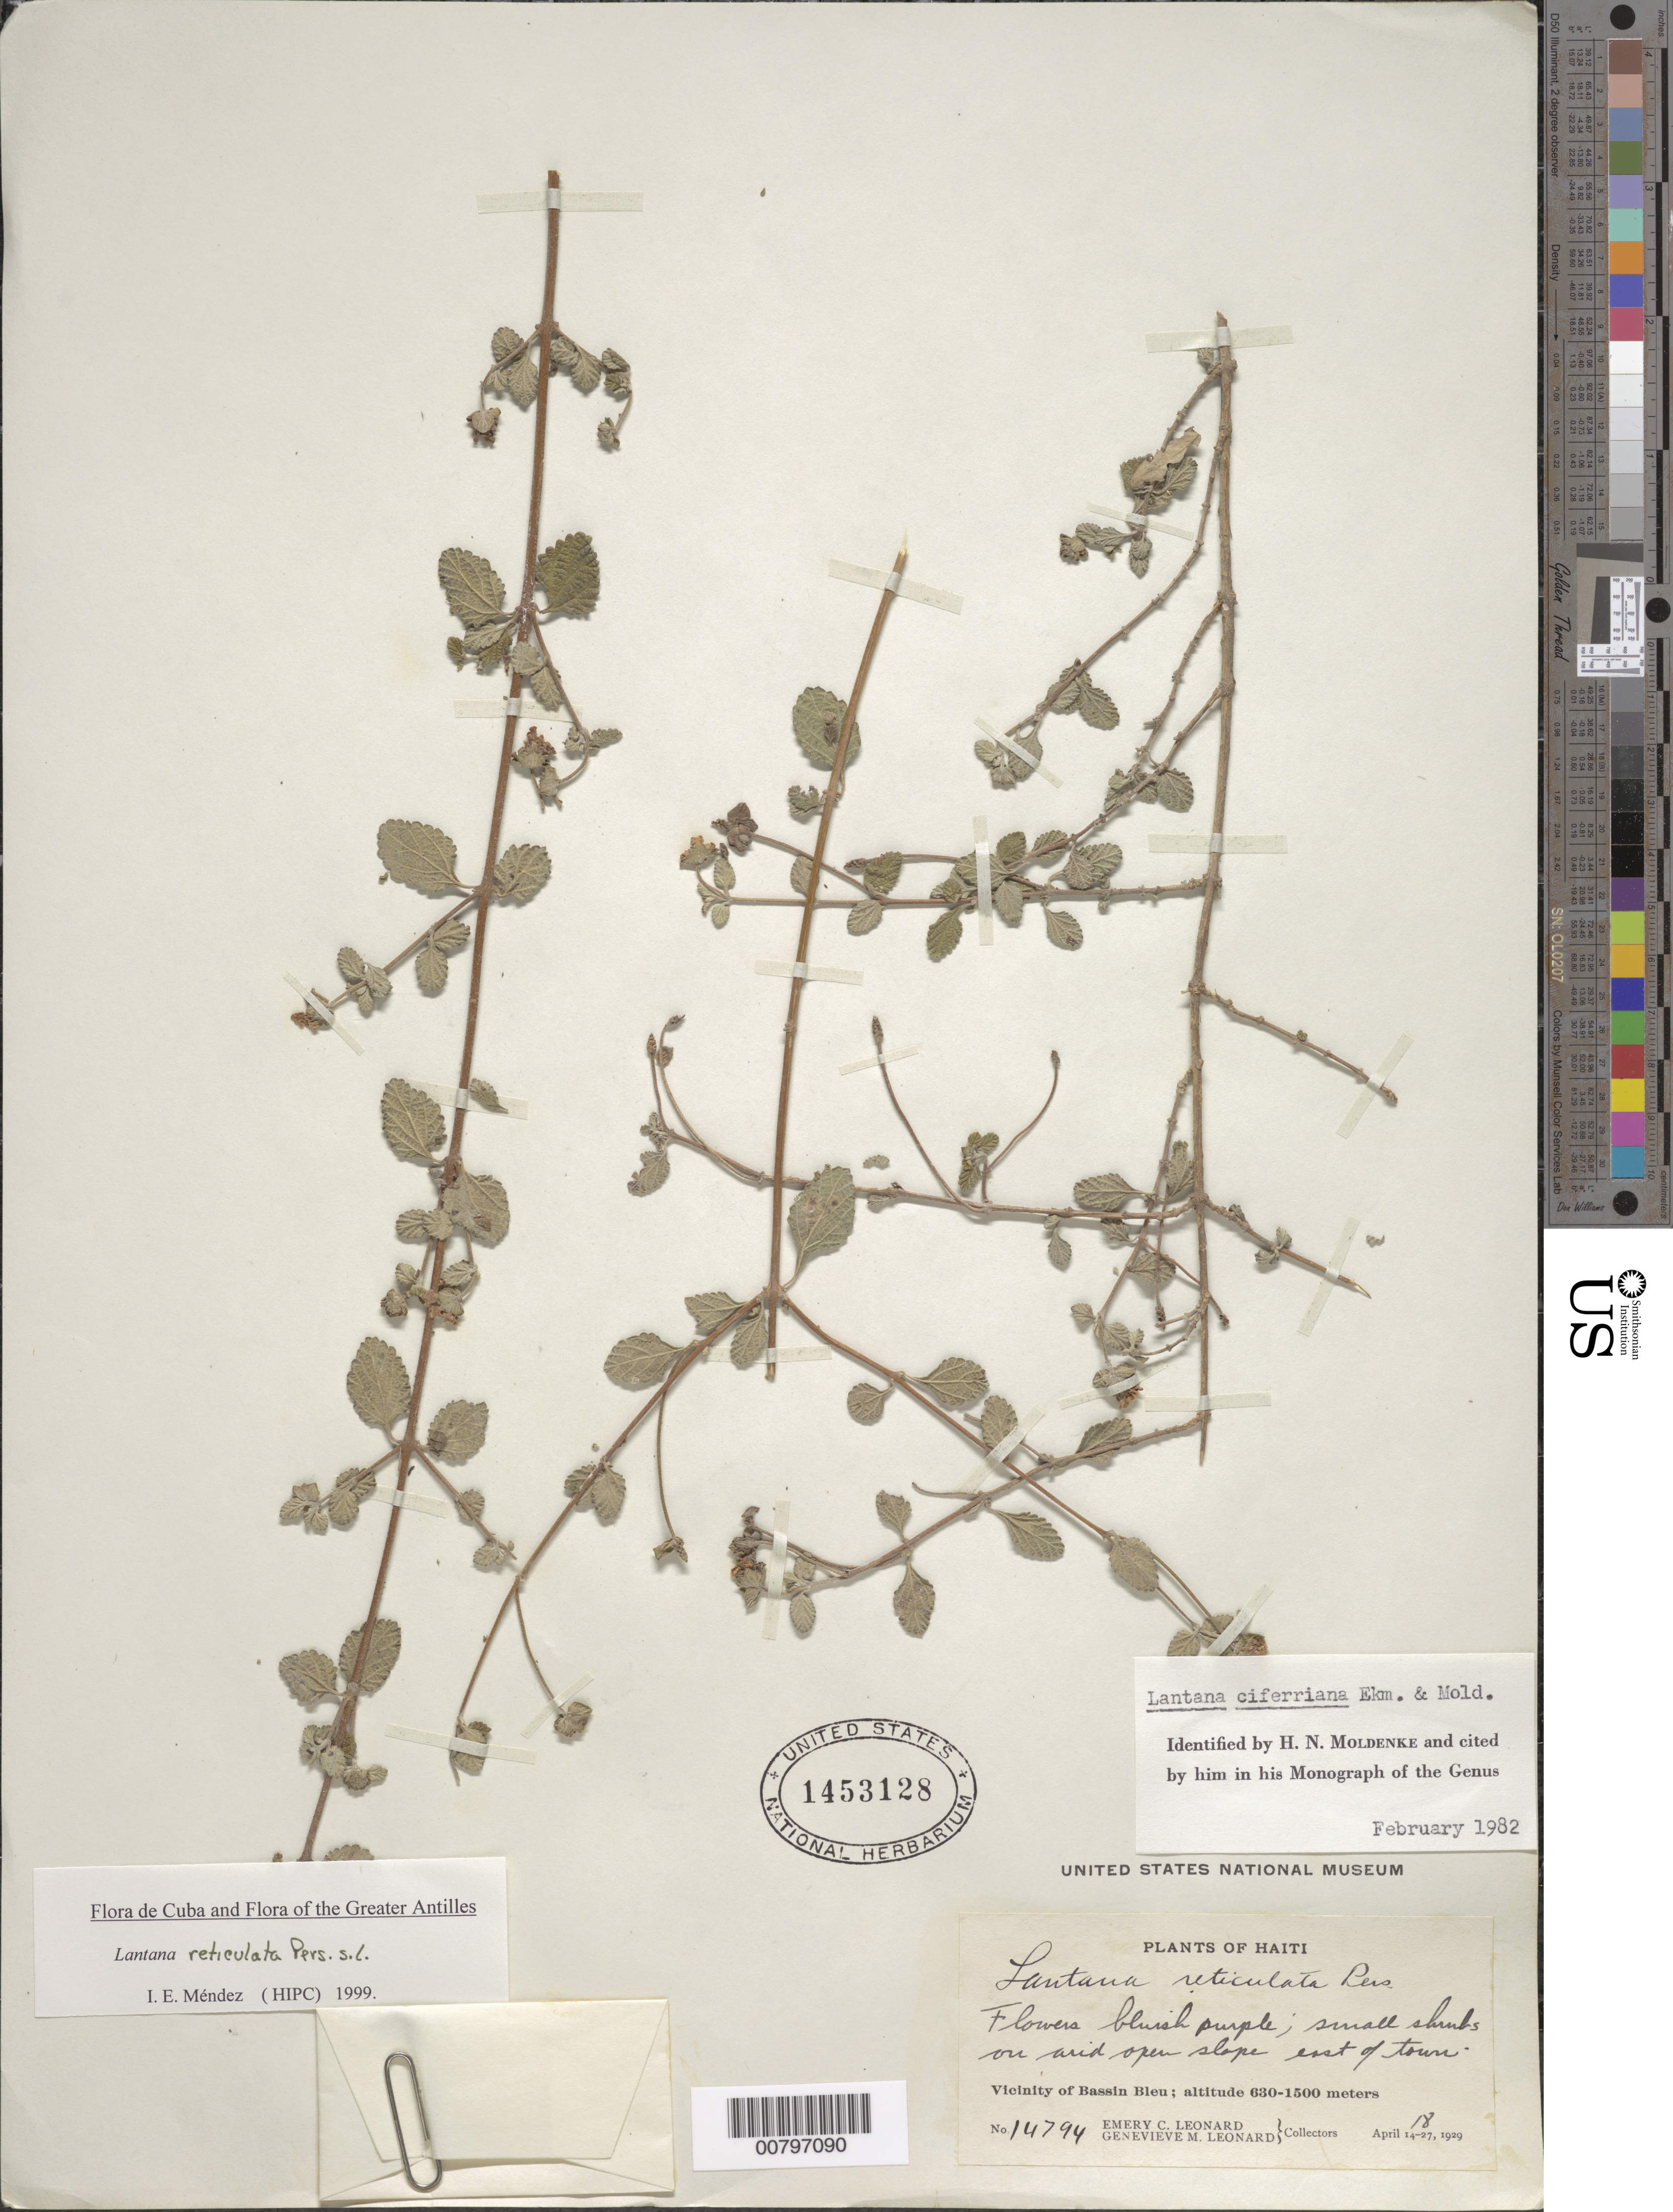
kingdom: Plantae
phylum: Tracheophyta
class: Magnoliopsida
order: Lamiales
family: Verbenaceae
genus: Lantana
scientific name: Lantana reticulata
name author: Pers.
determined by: Méndez, Isidro E., (HIPC)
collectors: E. C. Leonard & G. M. Leonard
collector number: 14794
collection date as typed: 18 Apr 1929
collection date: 1929-04-18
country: Haiti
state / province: Nord-Ouest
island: Hispaniola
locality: Vicinity of Bassin Bleu, E of town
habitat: On arid open slope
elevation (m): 630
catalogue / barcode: US 1453128